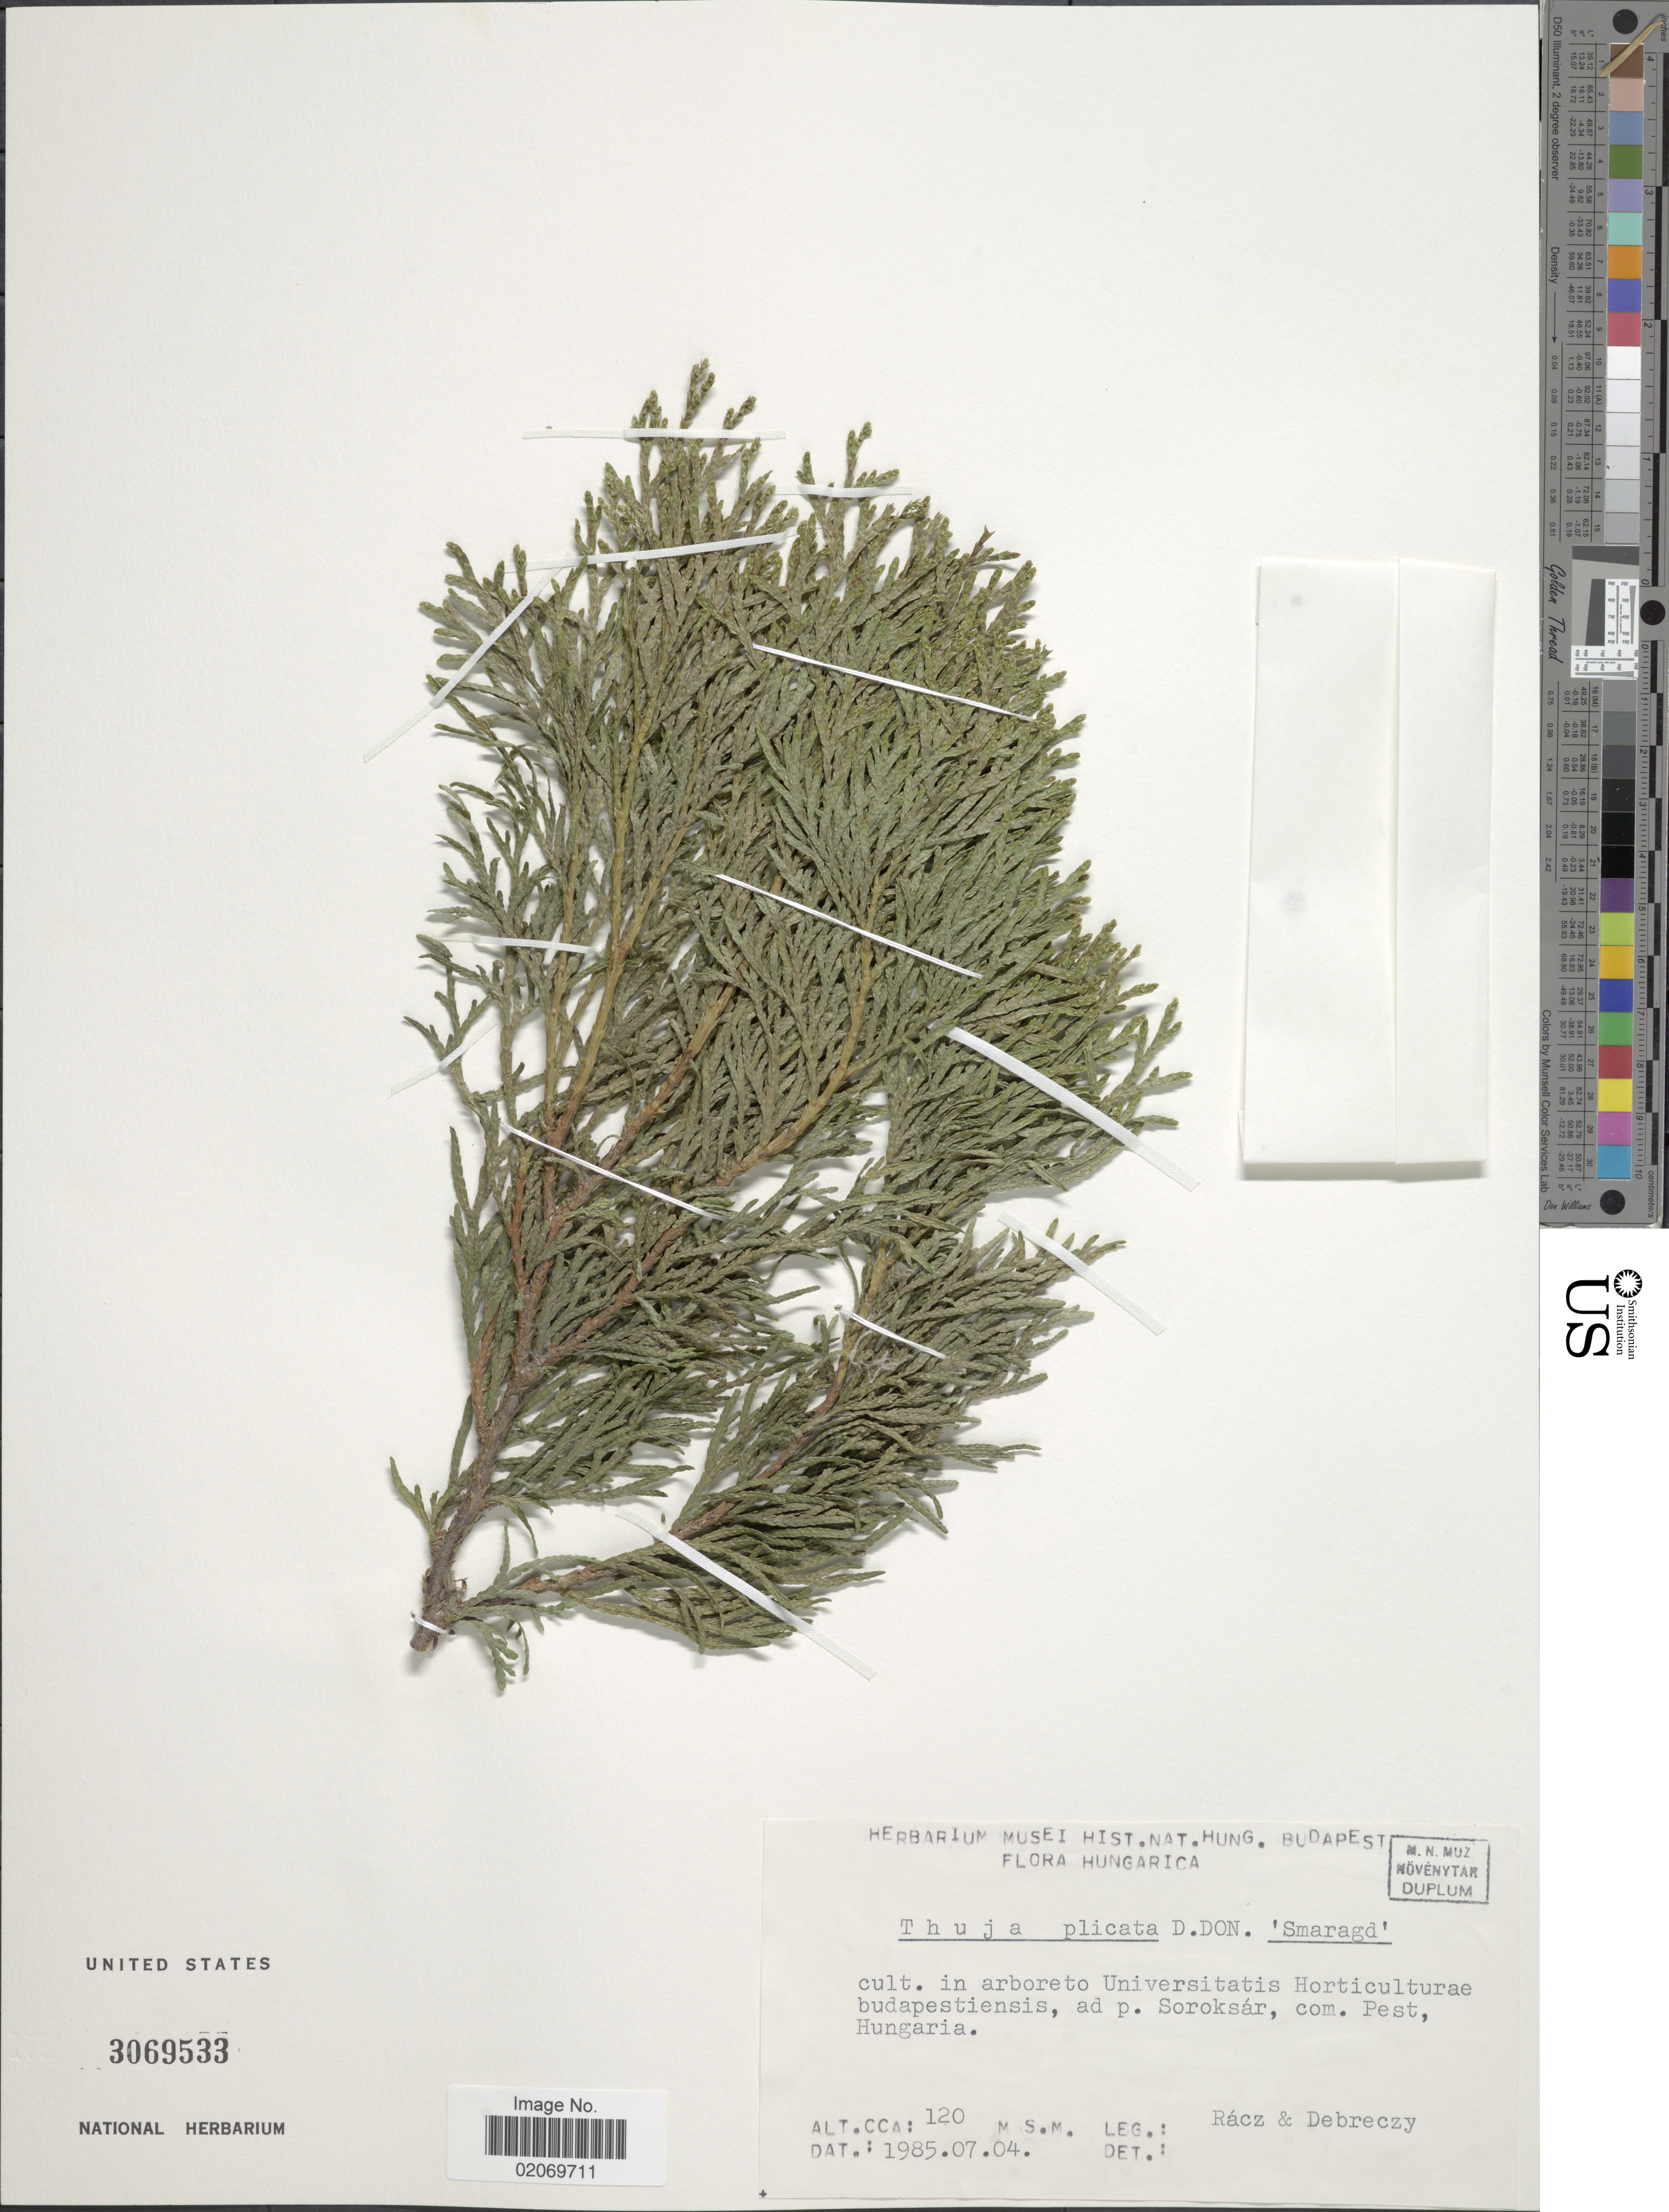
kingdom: Plantae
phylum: Tracheophyta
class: Pinopsida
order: Pinales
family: Cupressaceae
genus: Thuja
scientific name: Thuja plicata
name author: Donn & D. Don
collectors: Rácz & Z. Debreczy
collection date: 1985-07-04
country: Hungary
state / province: Budapest, Capital District of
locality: In arboreto Universitatis Horticulturae budapestiensis, ad p. Soroksár, com Pest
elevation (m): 120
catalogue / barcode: US 3069533